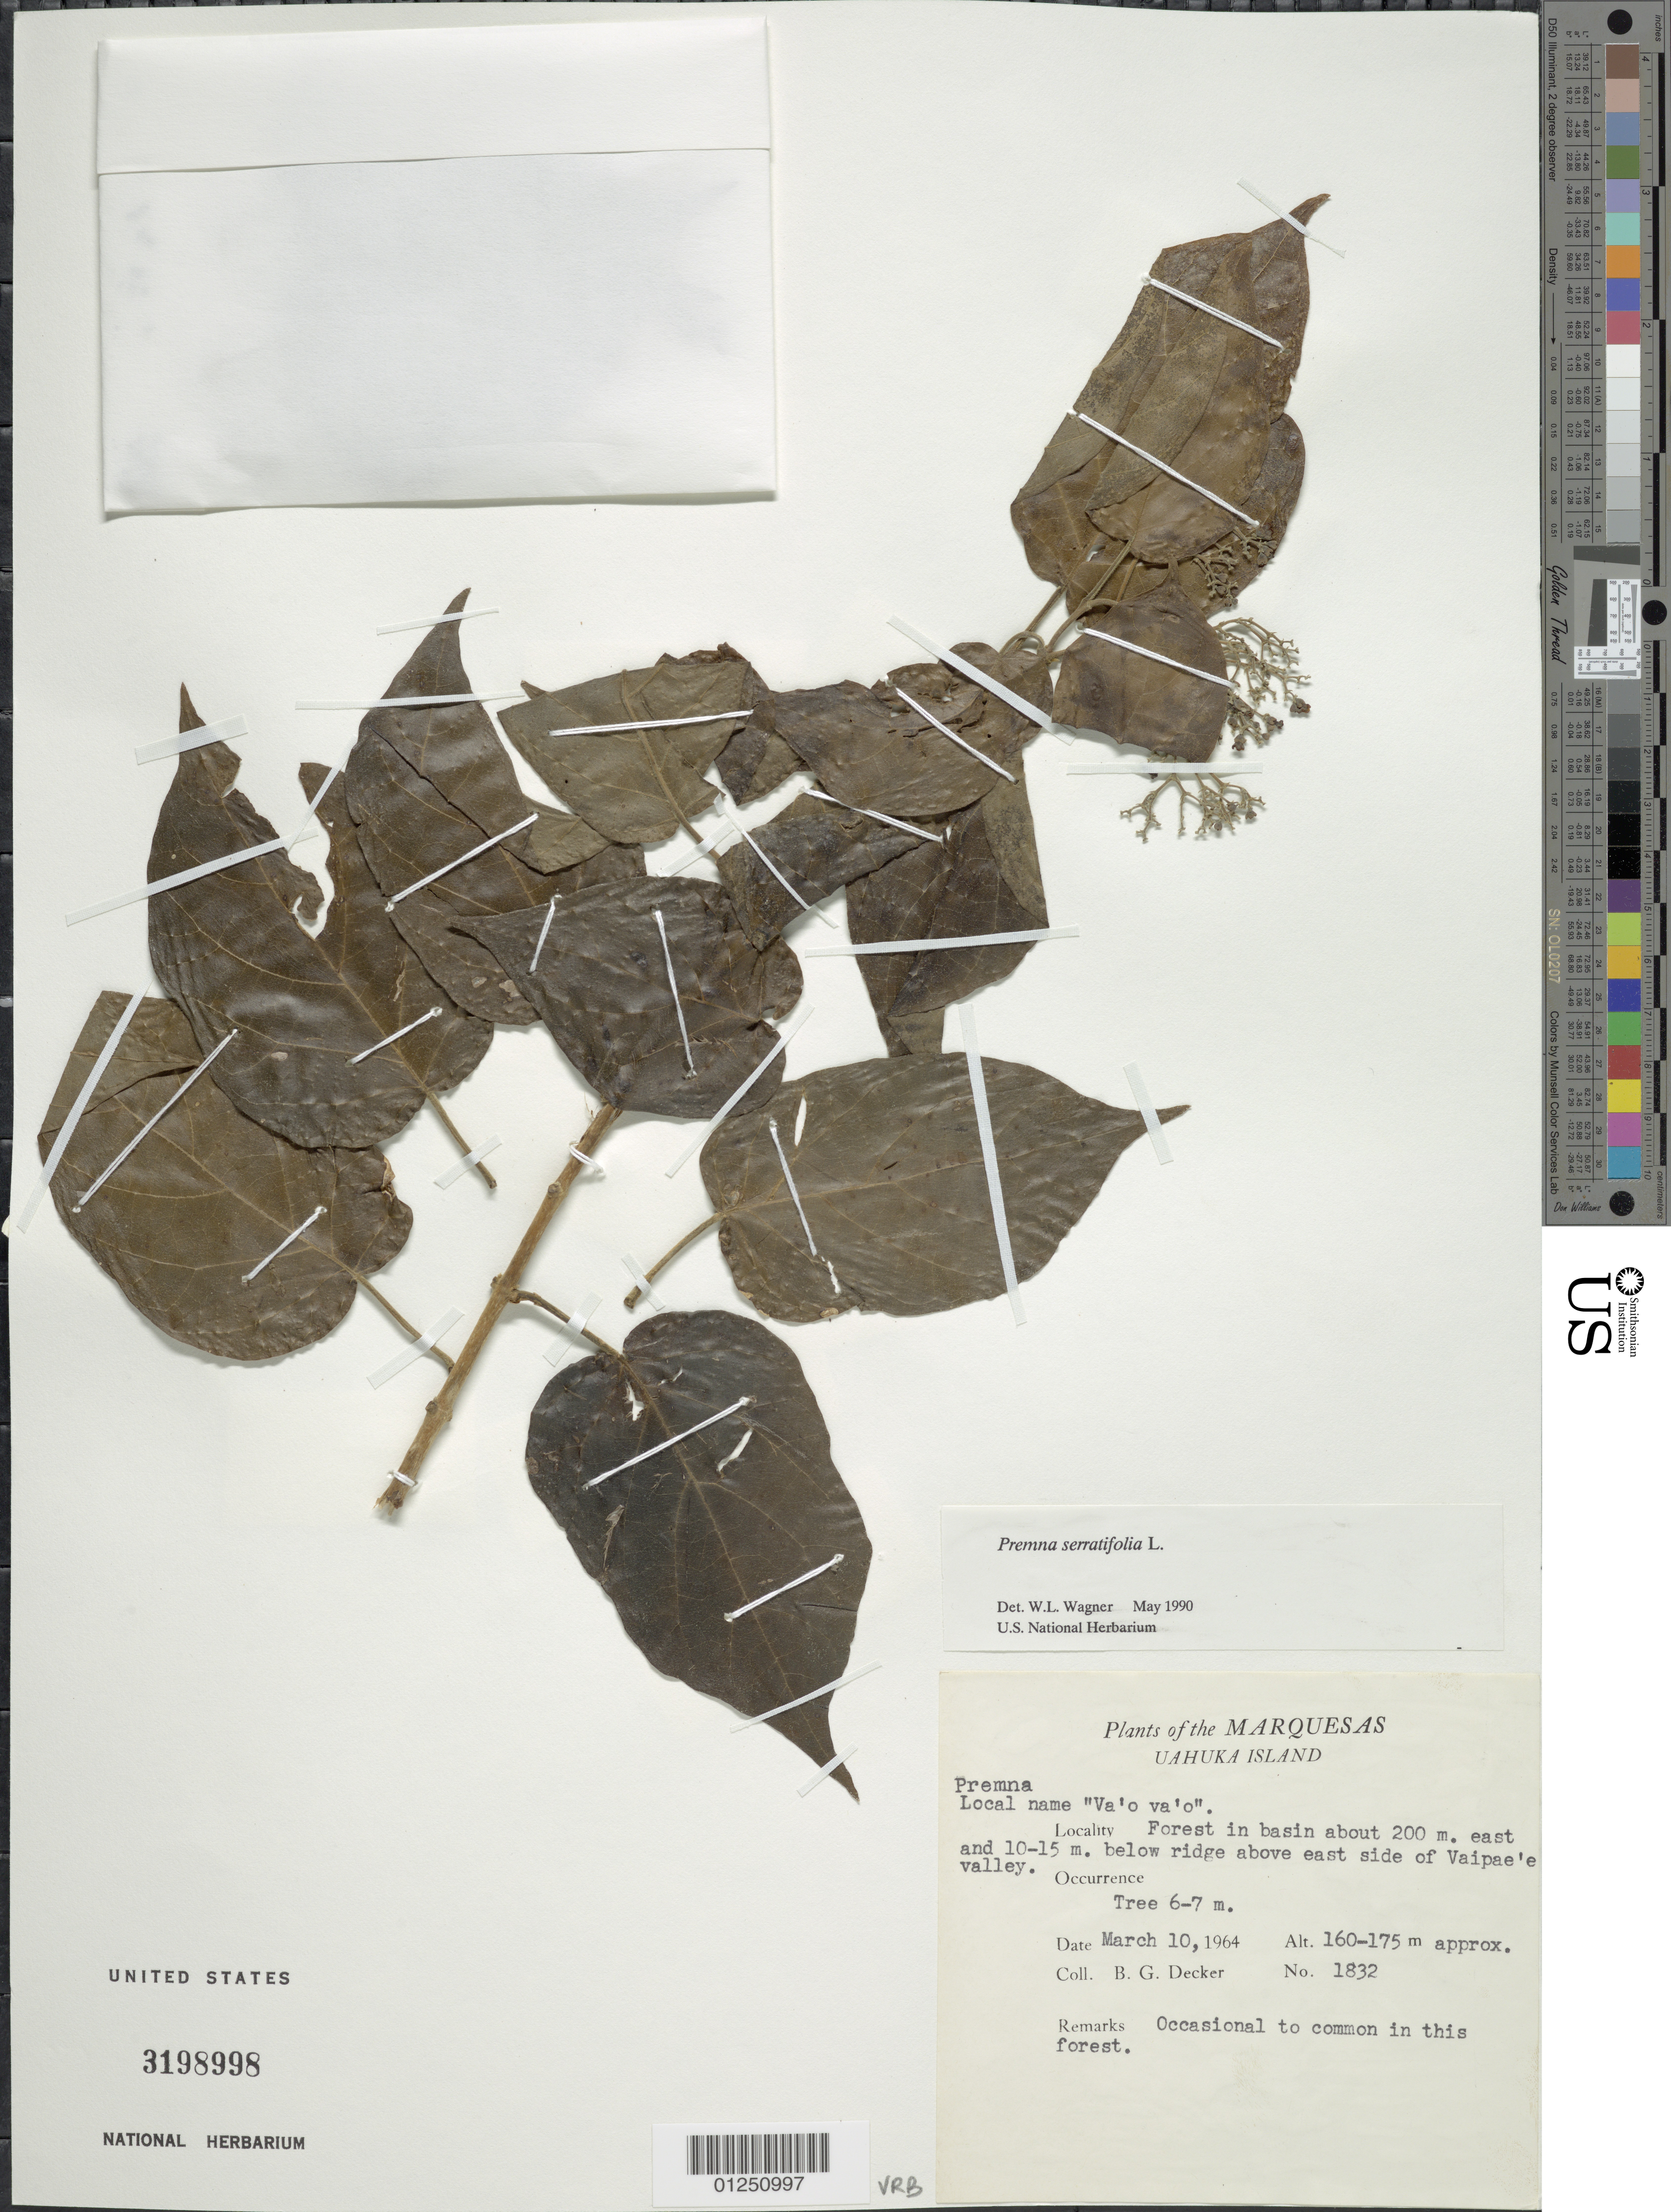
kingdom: Plantae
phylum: Tracheophyta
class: Magnoliopsida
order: Lamiales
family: Lamiaceae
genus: Premna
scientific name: Premna serratifolia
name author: L.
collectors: B. G. Decker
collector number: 1832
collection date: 1964-03-10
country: French Polynesia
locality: Marquesas, Uahuka Island. Forest in basin about 200 m. east and 10-15 m. below ridge above east side of Vaipae'e valley.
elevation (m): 160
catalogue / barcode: US 3198998